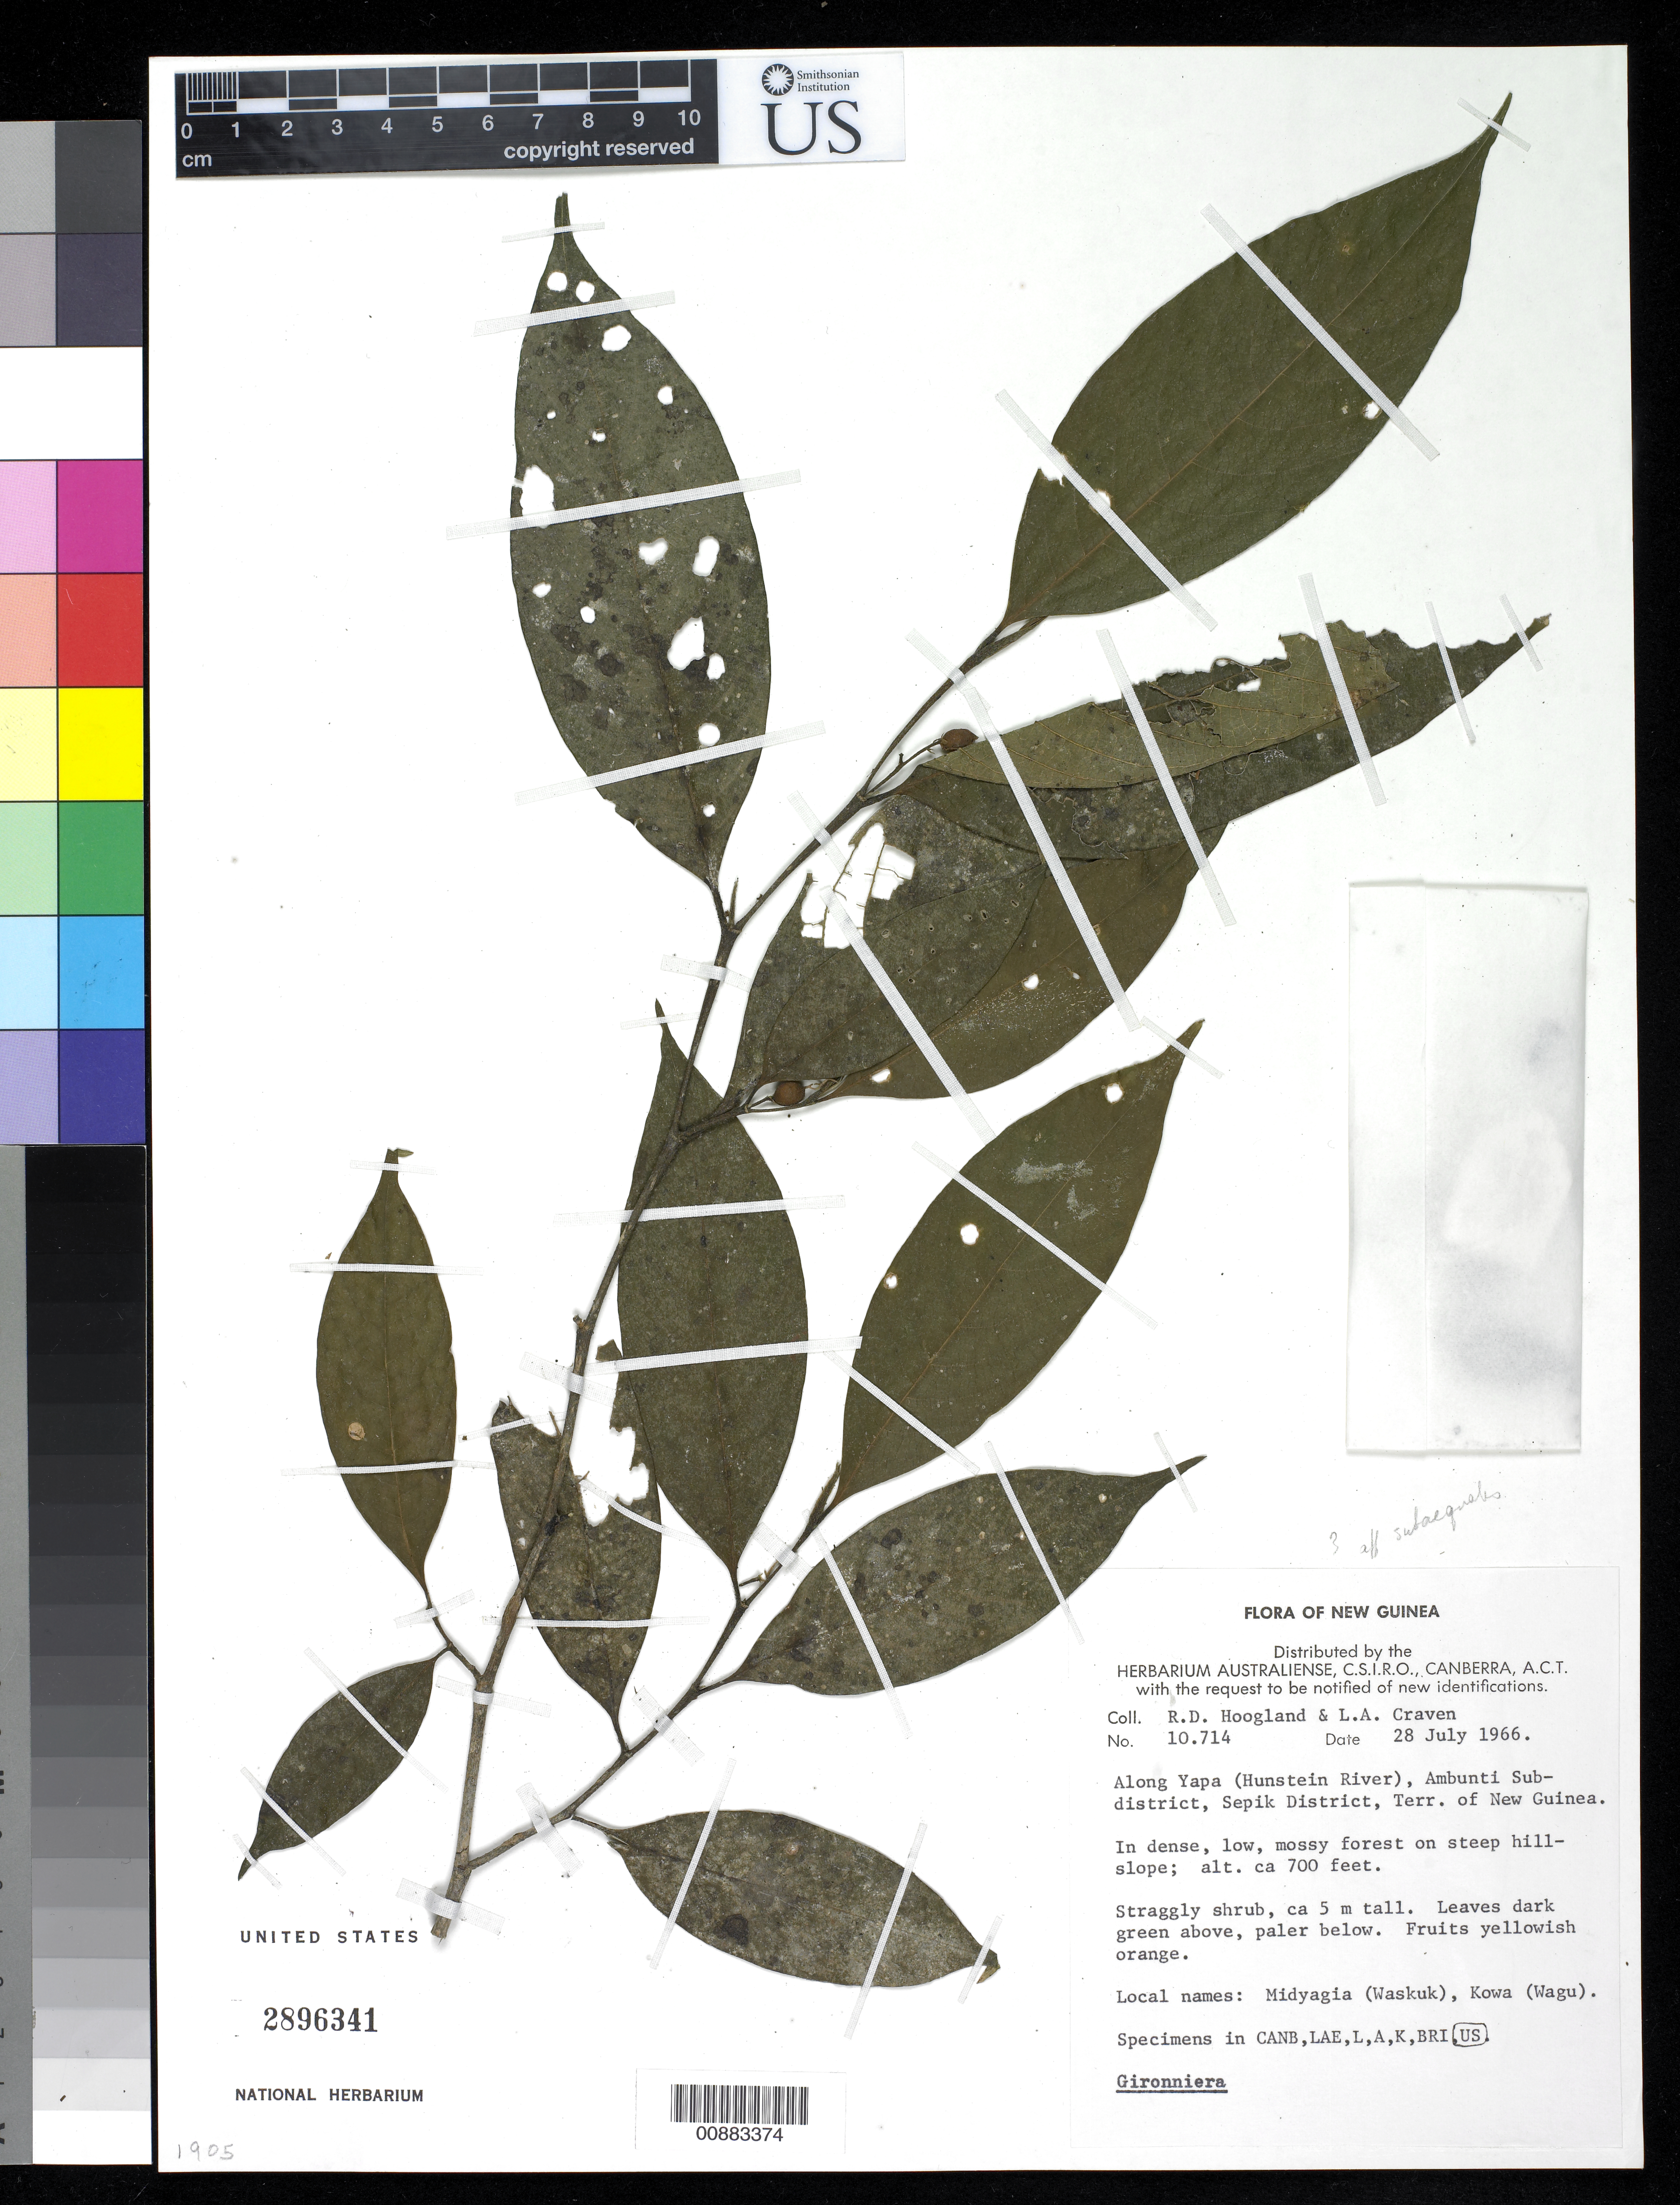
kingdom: Plantae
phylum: Tracheophyta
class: Magnoliopsida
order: Rosales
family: Cannabaceae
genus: Gironniera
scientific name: Gironniera rhamnifolia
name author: Blume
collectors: R. D. Hoogland & L. A. Craven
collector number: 10714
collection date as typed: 28 Jul 1966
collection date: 1966-07-28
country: Papua New Guinea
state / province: East Sepik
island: New Guinea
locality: Along Yuka (Hunstein River), Ambunti sub district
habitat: In dense, low, mossy forest on steep hill slope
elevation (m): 213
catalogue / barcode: US 2896341